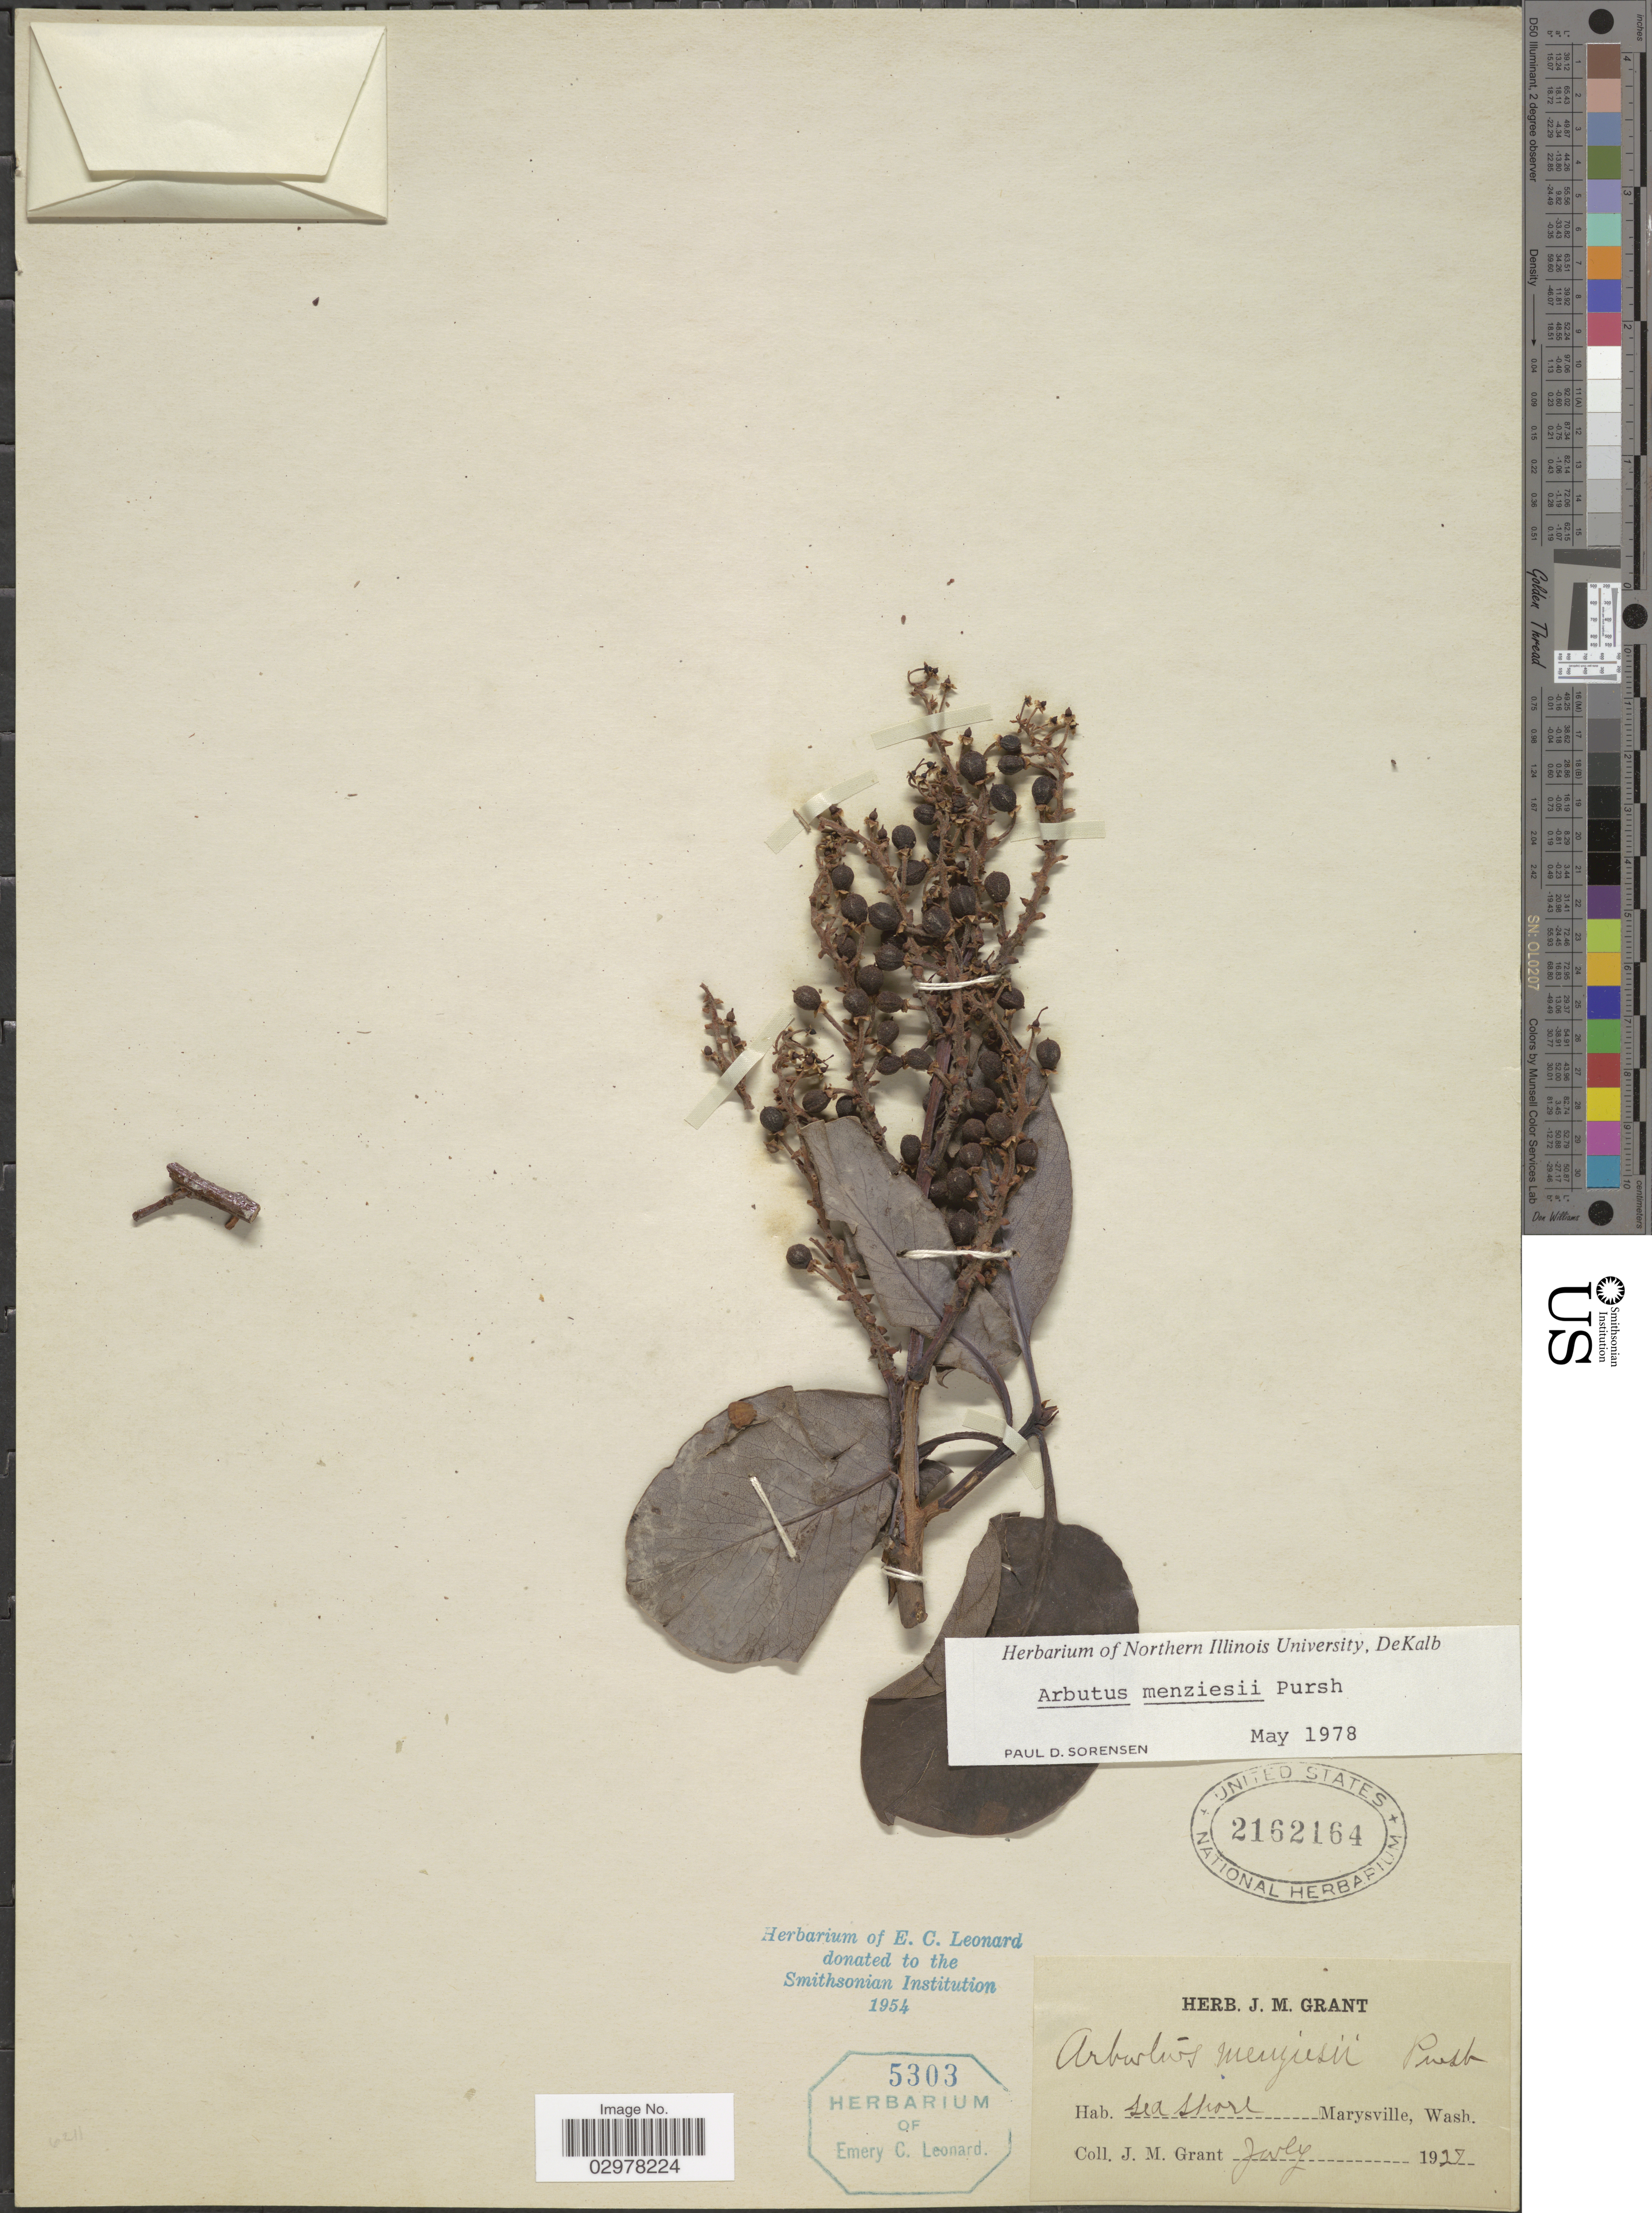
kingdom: Plantae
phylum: Tracheophyta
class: Magnoliopsida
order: Ericales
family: Ericaceae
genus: Arbutus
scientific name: Arbutus menziesii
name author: Pursh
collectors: J. M. Grant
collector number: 5303?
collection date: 1927-07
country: United States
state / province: Washington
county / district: Snohomish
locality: Marysville.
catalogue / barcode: US 2162164